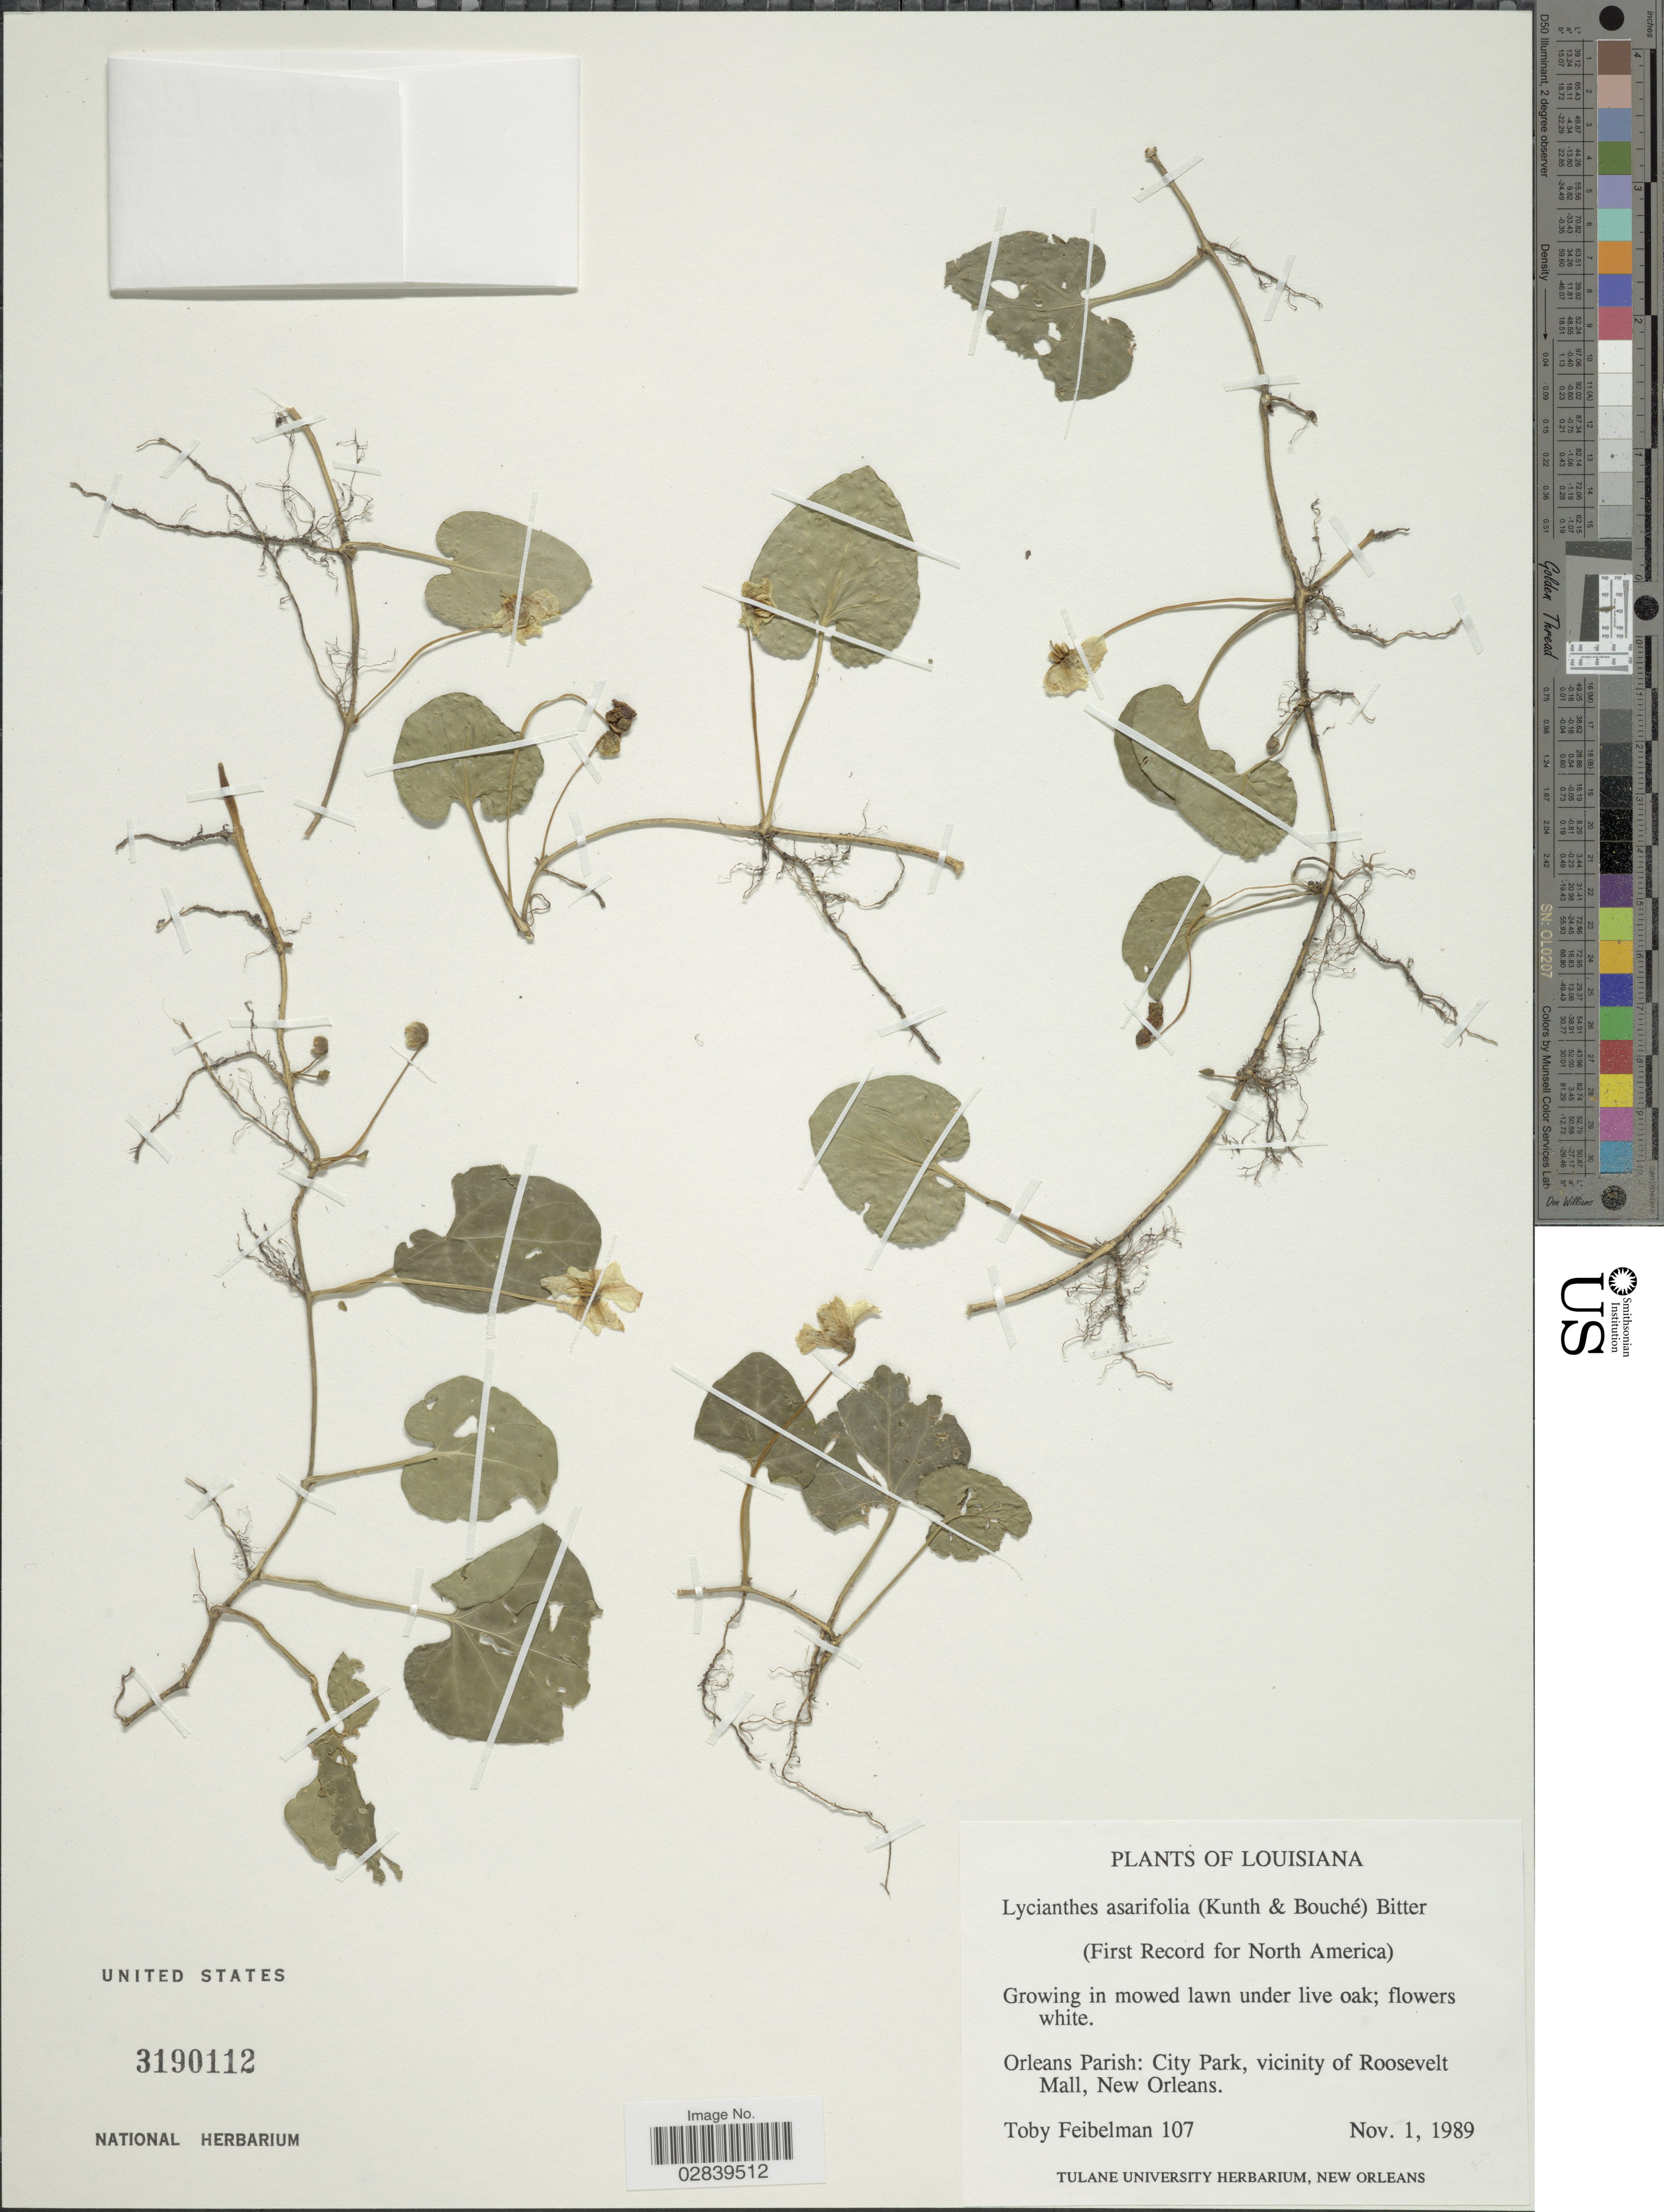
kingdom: Plantae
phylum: Tracheophyta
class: Magnoliopsida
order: Solanales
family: Solanaceae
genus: Lycianthes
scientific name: Lycianthes asarifolia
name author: (Kunth & C.D. Bouché) Bitter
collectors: T. Feibelman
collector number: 107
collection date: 1989-11-01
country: United States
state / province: Louisiana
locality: Orleans Parish: City Park, vicinity of Roosevelt Mall, New Orleans.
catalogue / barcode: US 3190112